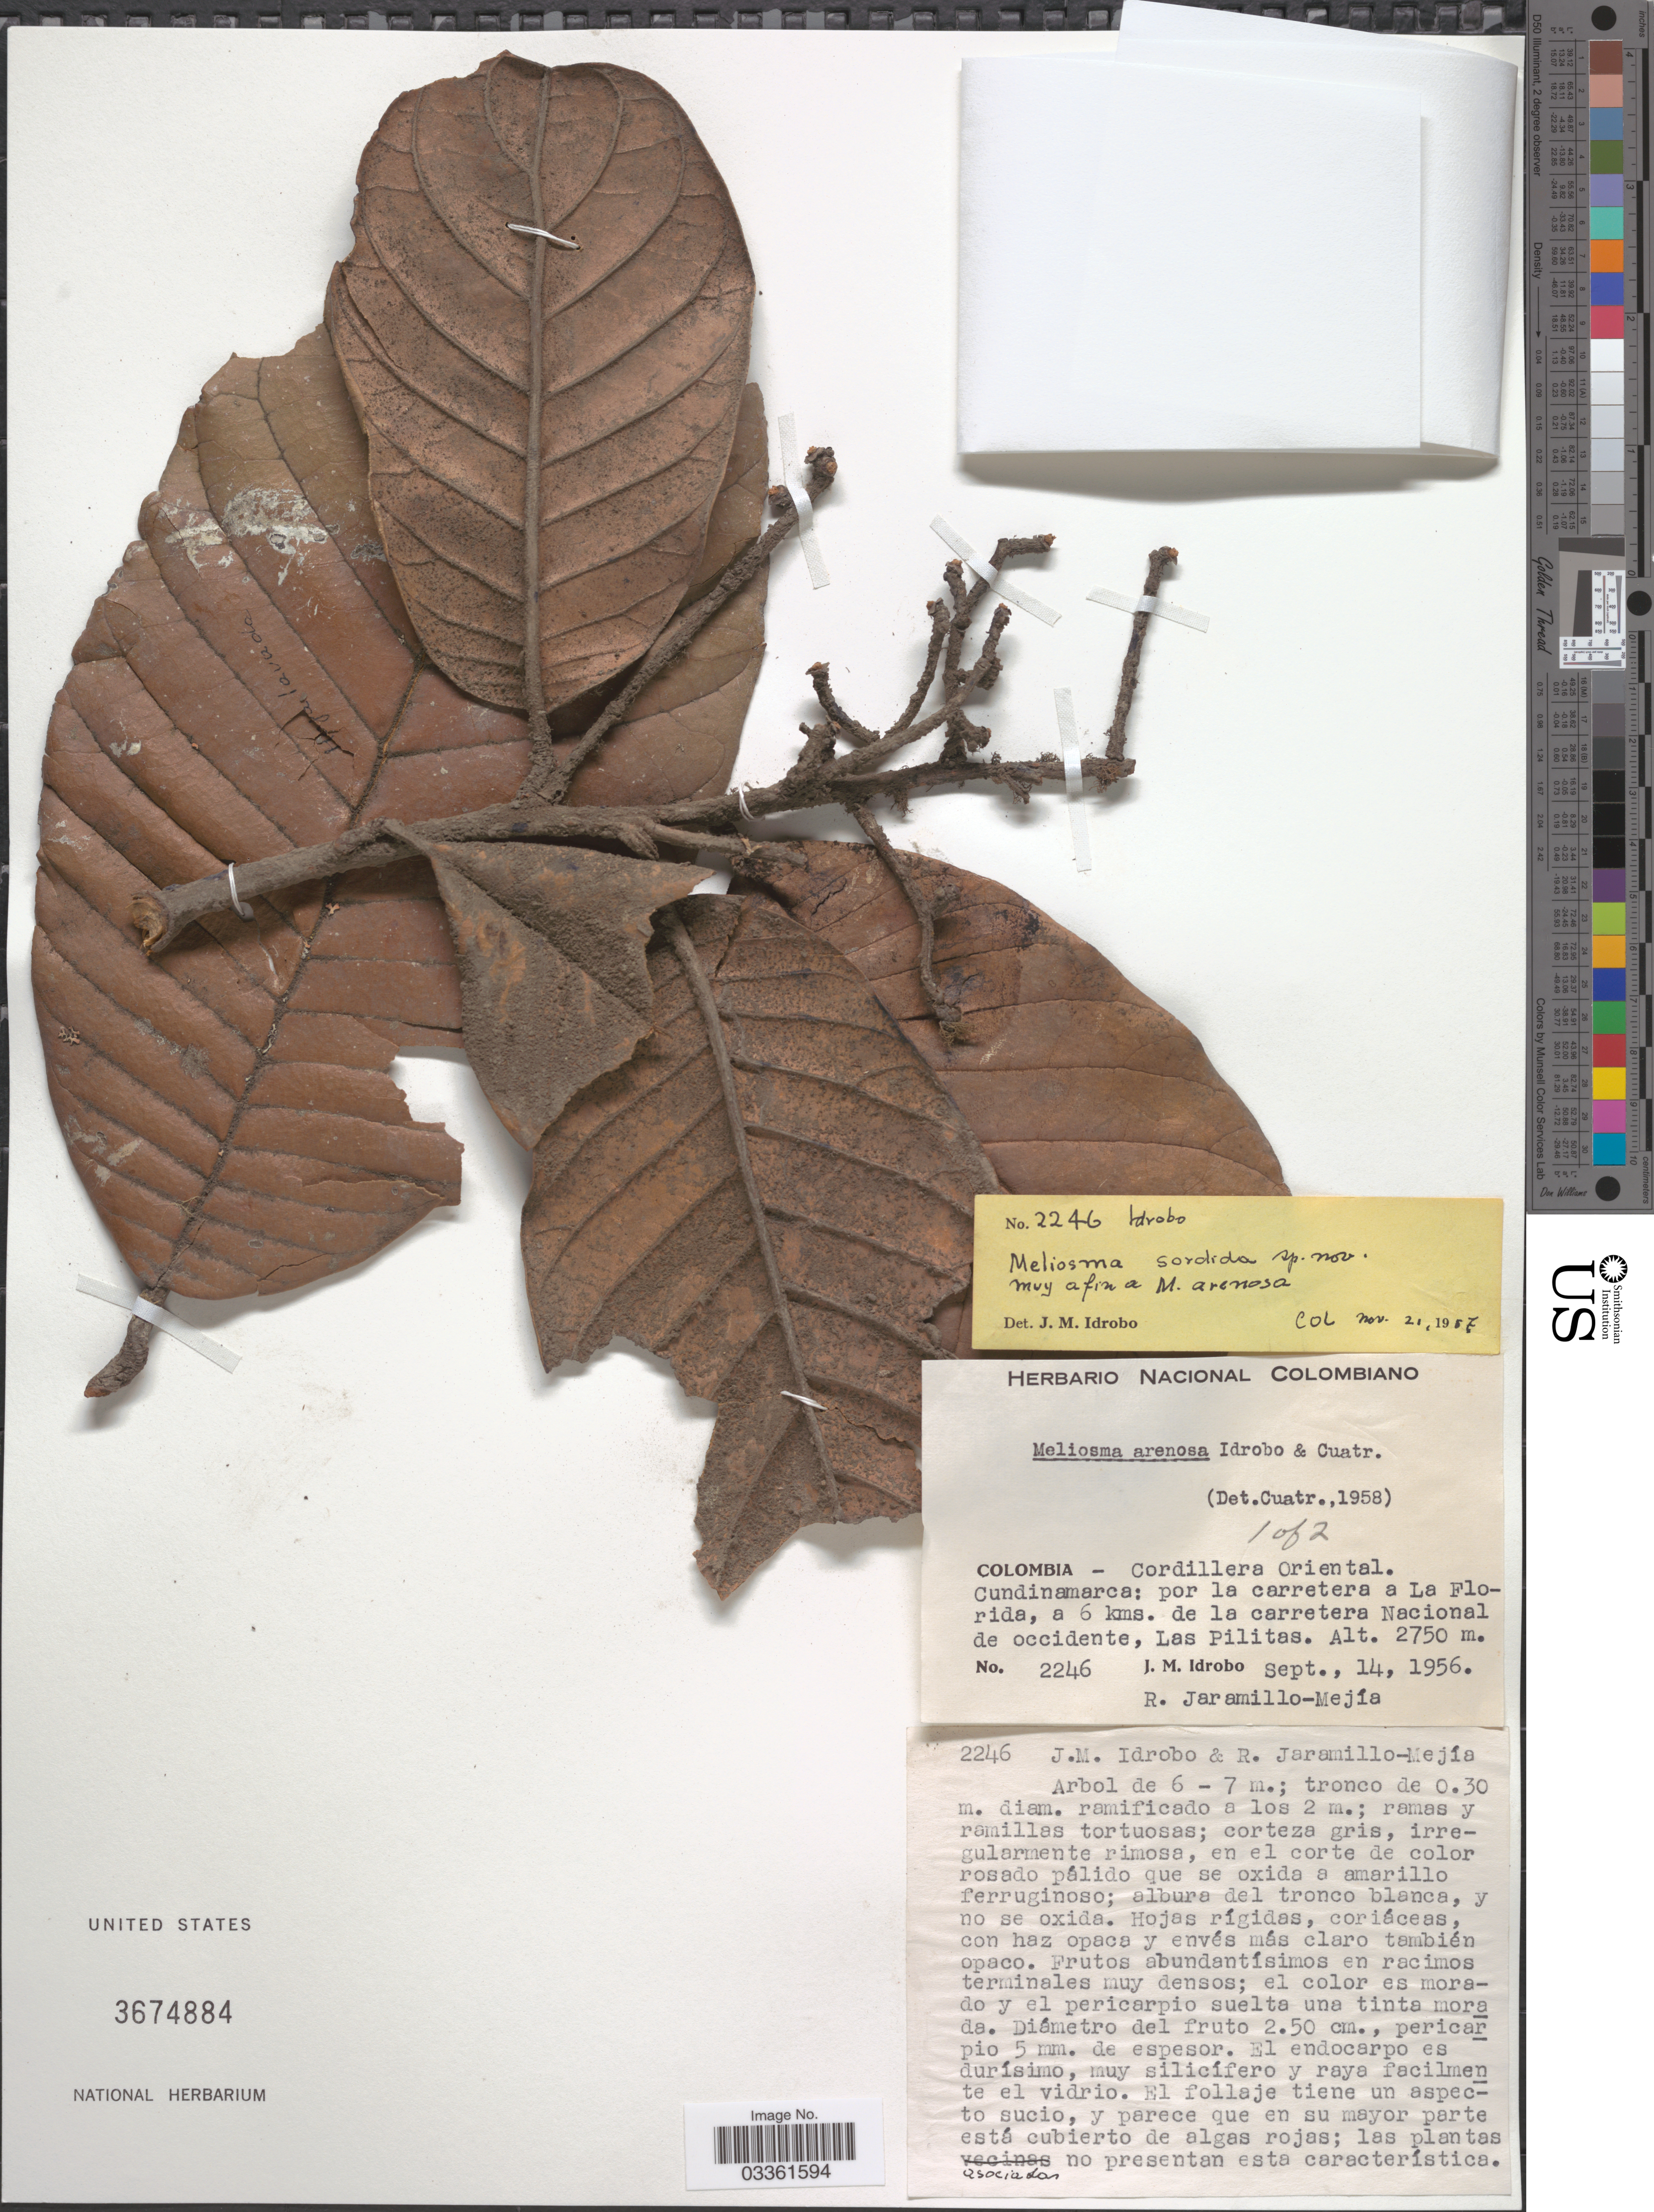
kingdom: Plantae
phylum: Tracheophyta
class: Magnoliopsida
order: Proteales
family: Sabiaceae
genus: Meliosma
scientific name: Meliosma sordida, ined.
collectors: J. M. Idrobo & R. Jaramillo M.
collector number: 2246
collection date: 1956-09-14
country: Colombia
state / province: Cundinamarca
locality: Cordillera Oriental. Cundinamarca: por la carretera a La Florida, a 6 kms. de la carretera Nacional de occidente, Las Pilitas.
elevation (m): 2750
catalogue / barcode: US 3674884